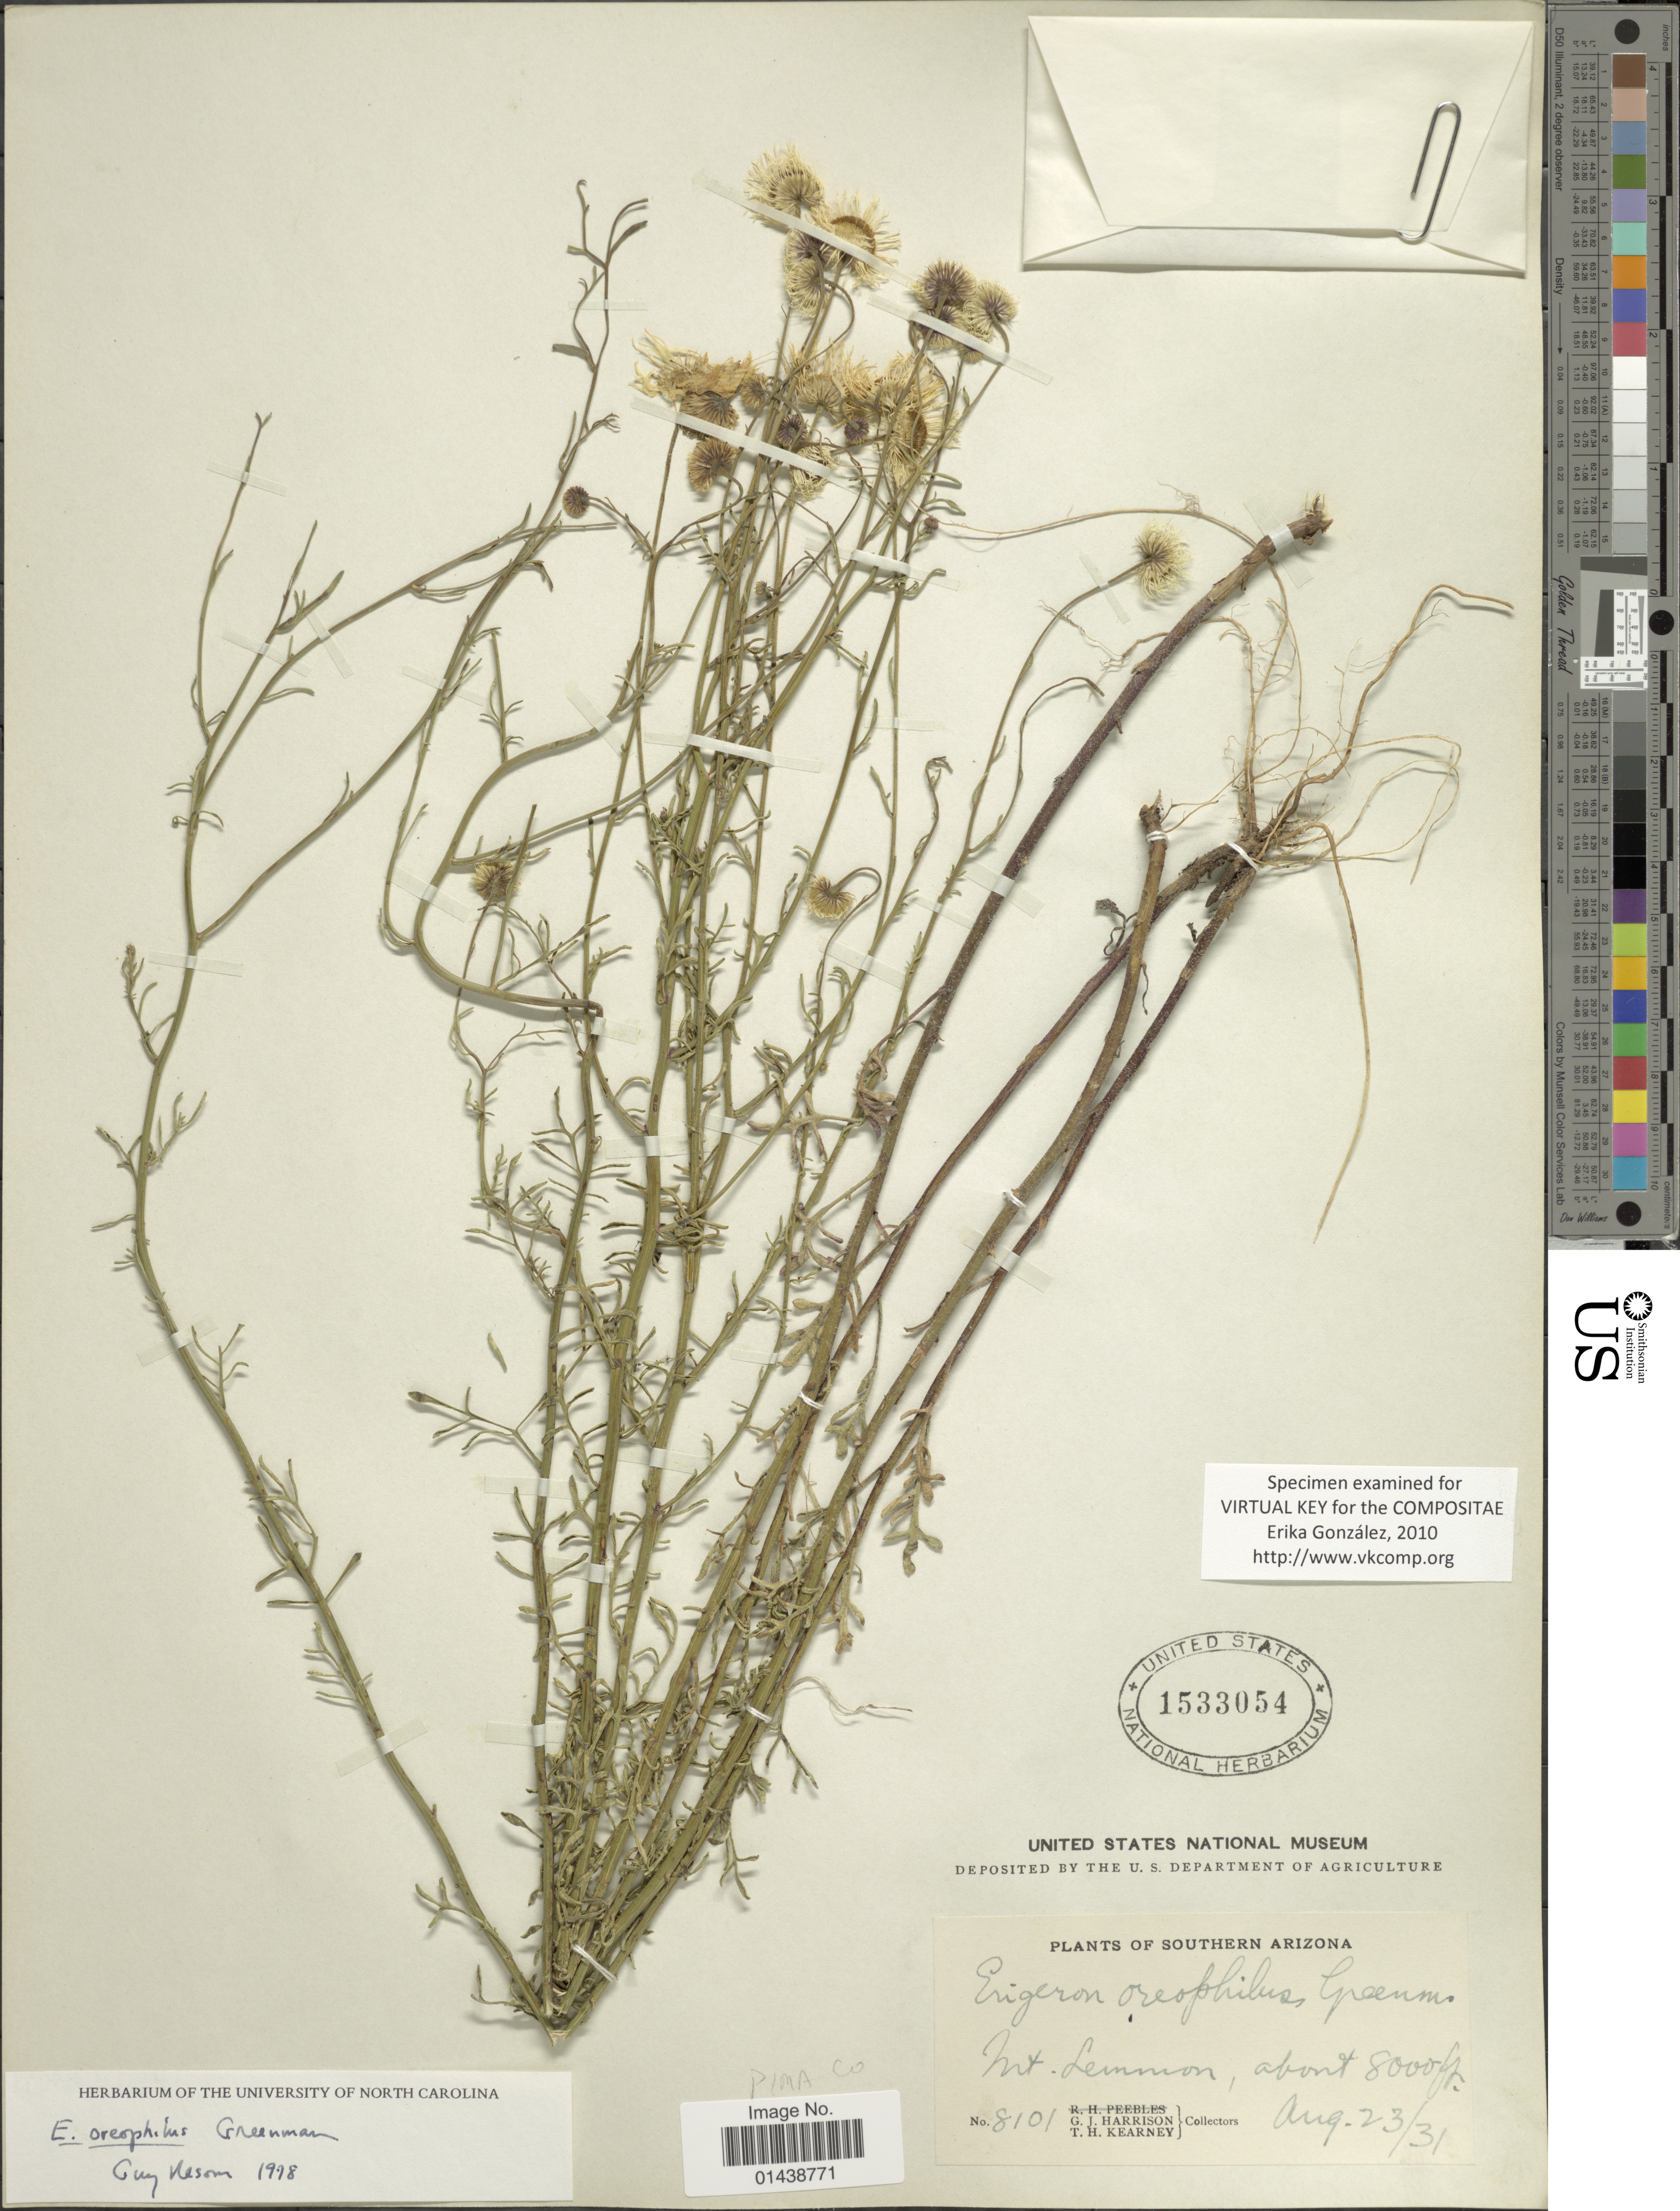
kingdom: Plantae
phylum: Tracheophyta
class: Magnoliopsida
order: Asterales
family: Asteraceae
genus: Erigeron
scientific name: Erigeron oreophilus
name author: Greenm.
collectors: G. J. Harrison & T. H. Kearney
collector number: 8101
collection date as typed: Transcribed d/m/y: 23/8/31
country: United States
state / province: Arizona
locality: Southern Arizona. Mt. Lemmon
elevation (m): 2438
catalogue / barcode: US 1533054